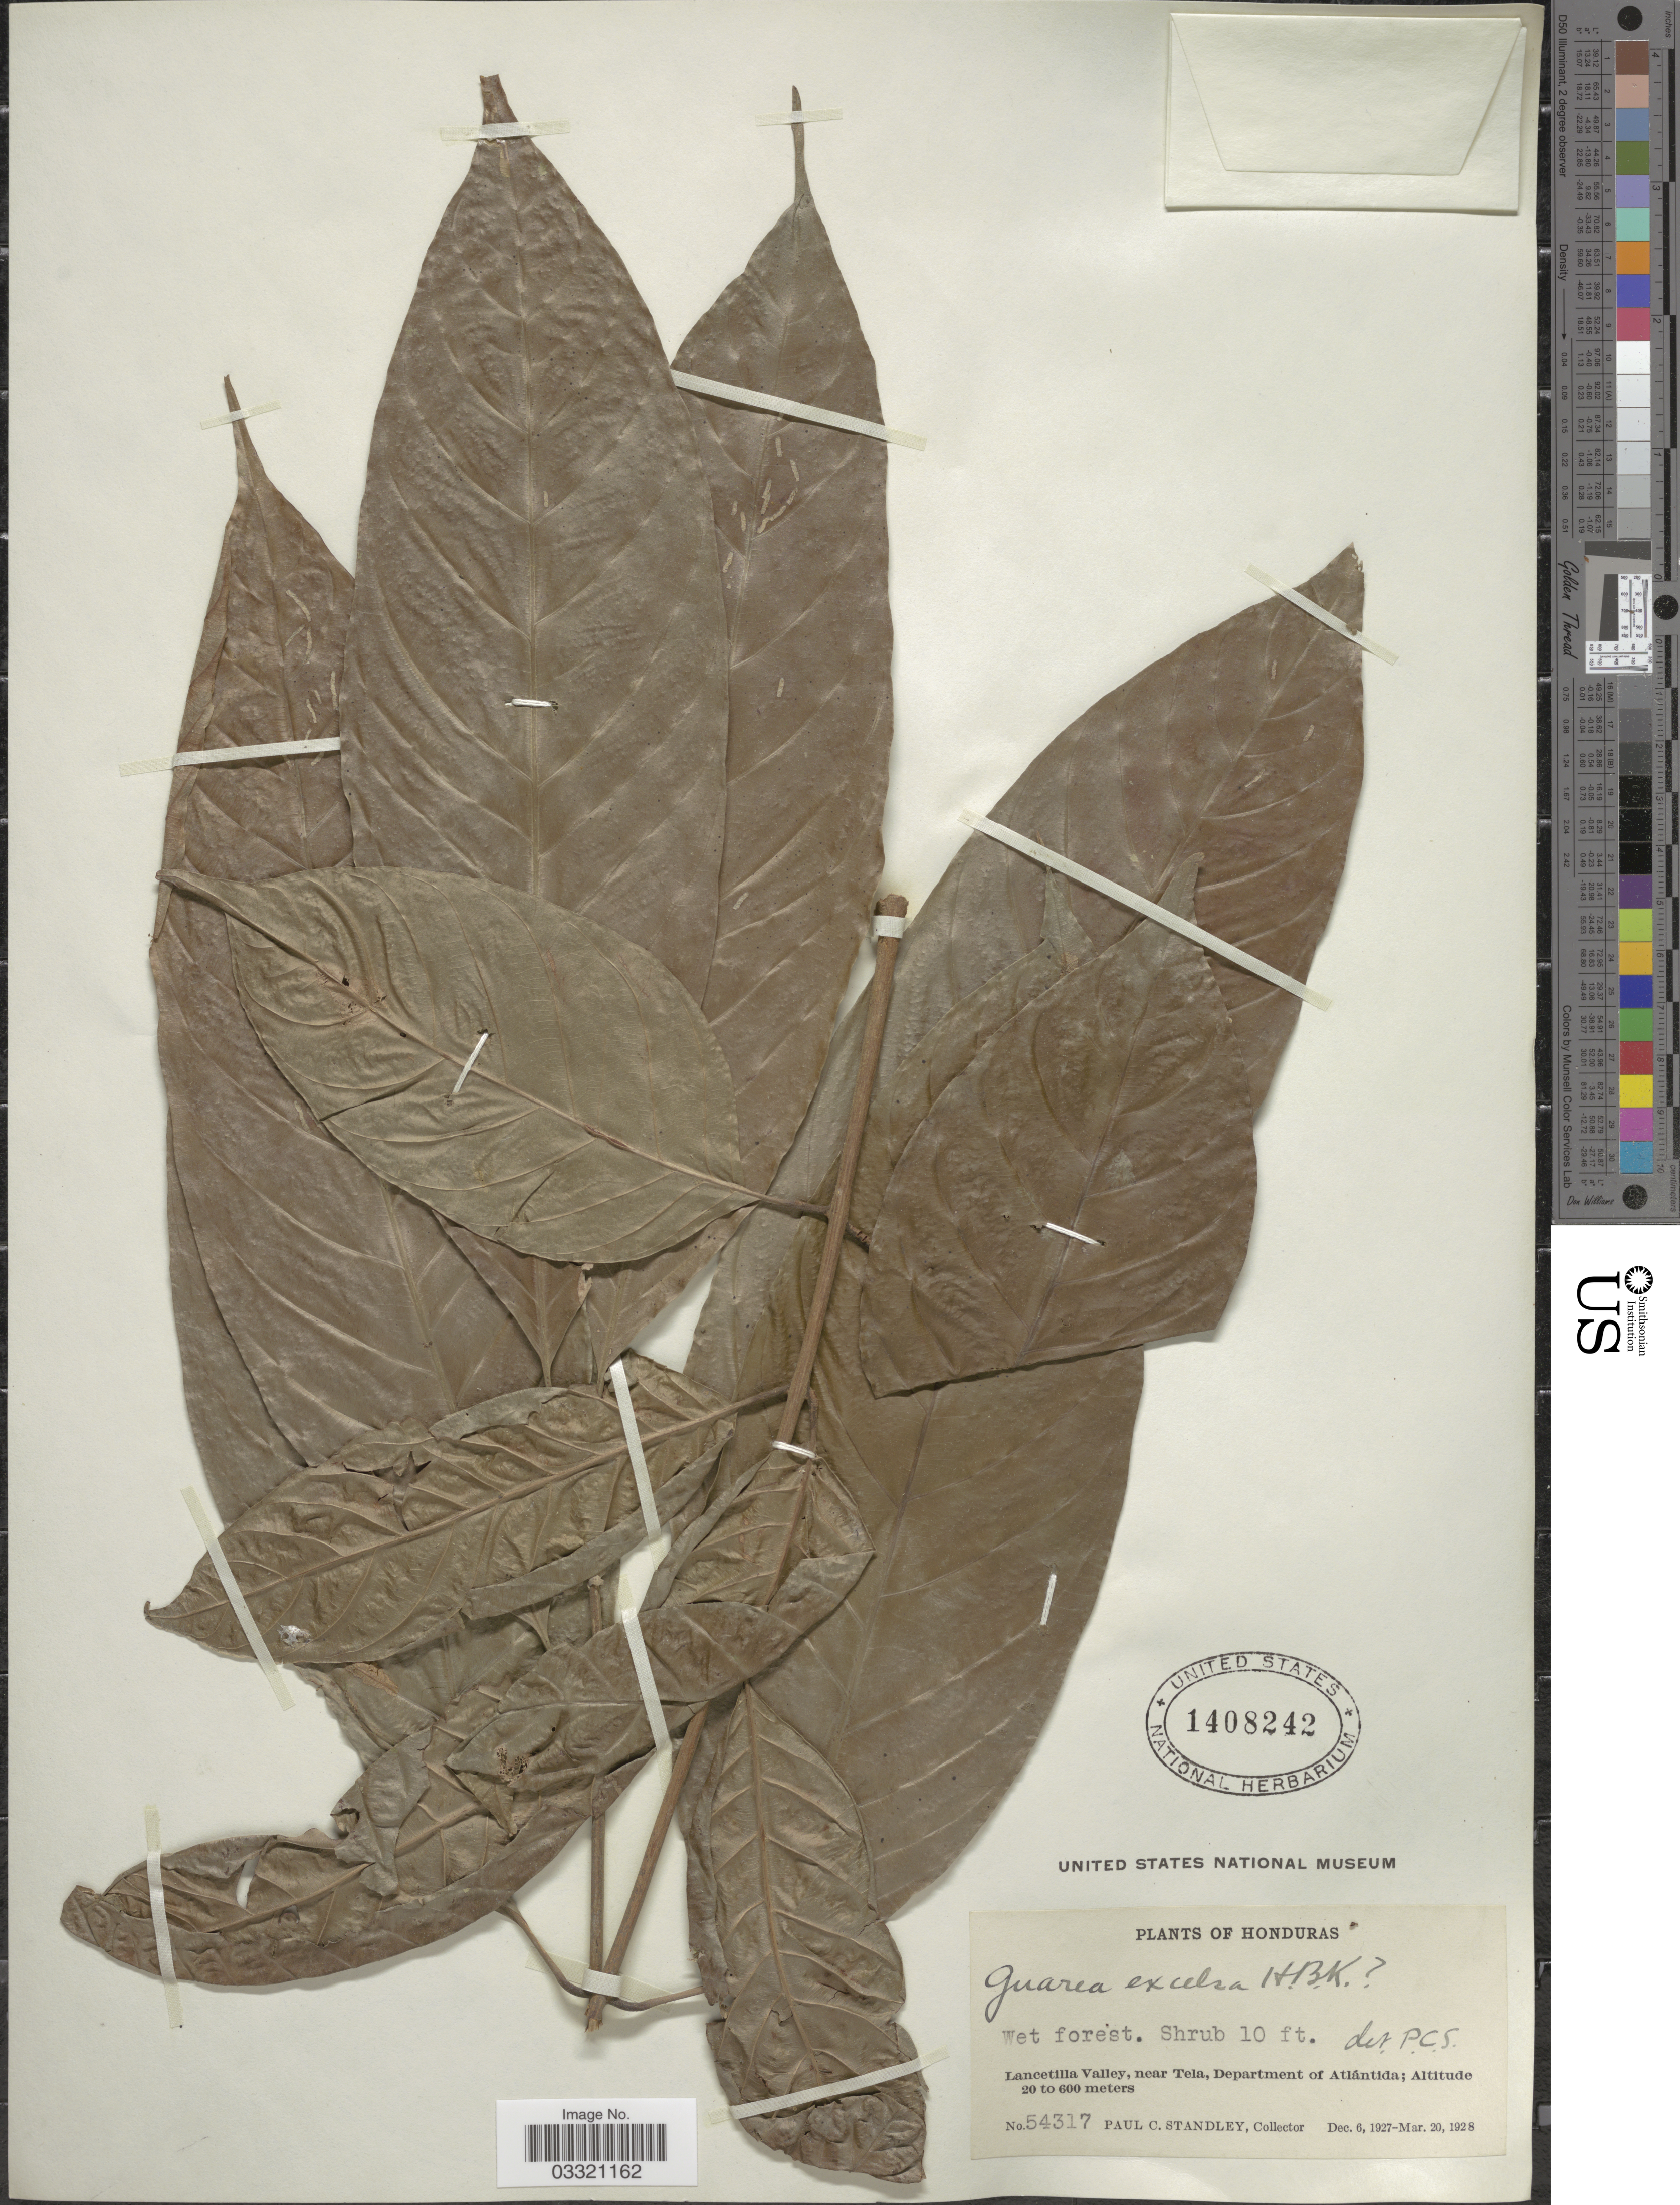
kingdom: Plantae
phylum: Tracheophyta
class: Magnoliopsida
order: Sapindales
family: Meliaceae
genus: Guarea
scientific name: Guarea excelsa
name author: Kunth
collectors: P. C. Standley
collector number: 54317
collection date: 1927-12-06/1928-03-20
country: Honduras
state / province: Atlántida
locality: Lancetilla Valley, near Tela, Department of Atlántida.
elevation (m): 20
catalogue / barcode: US 1408242